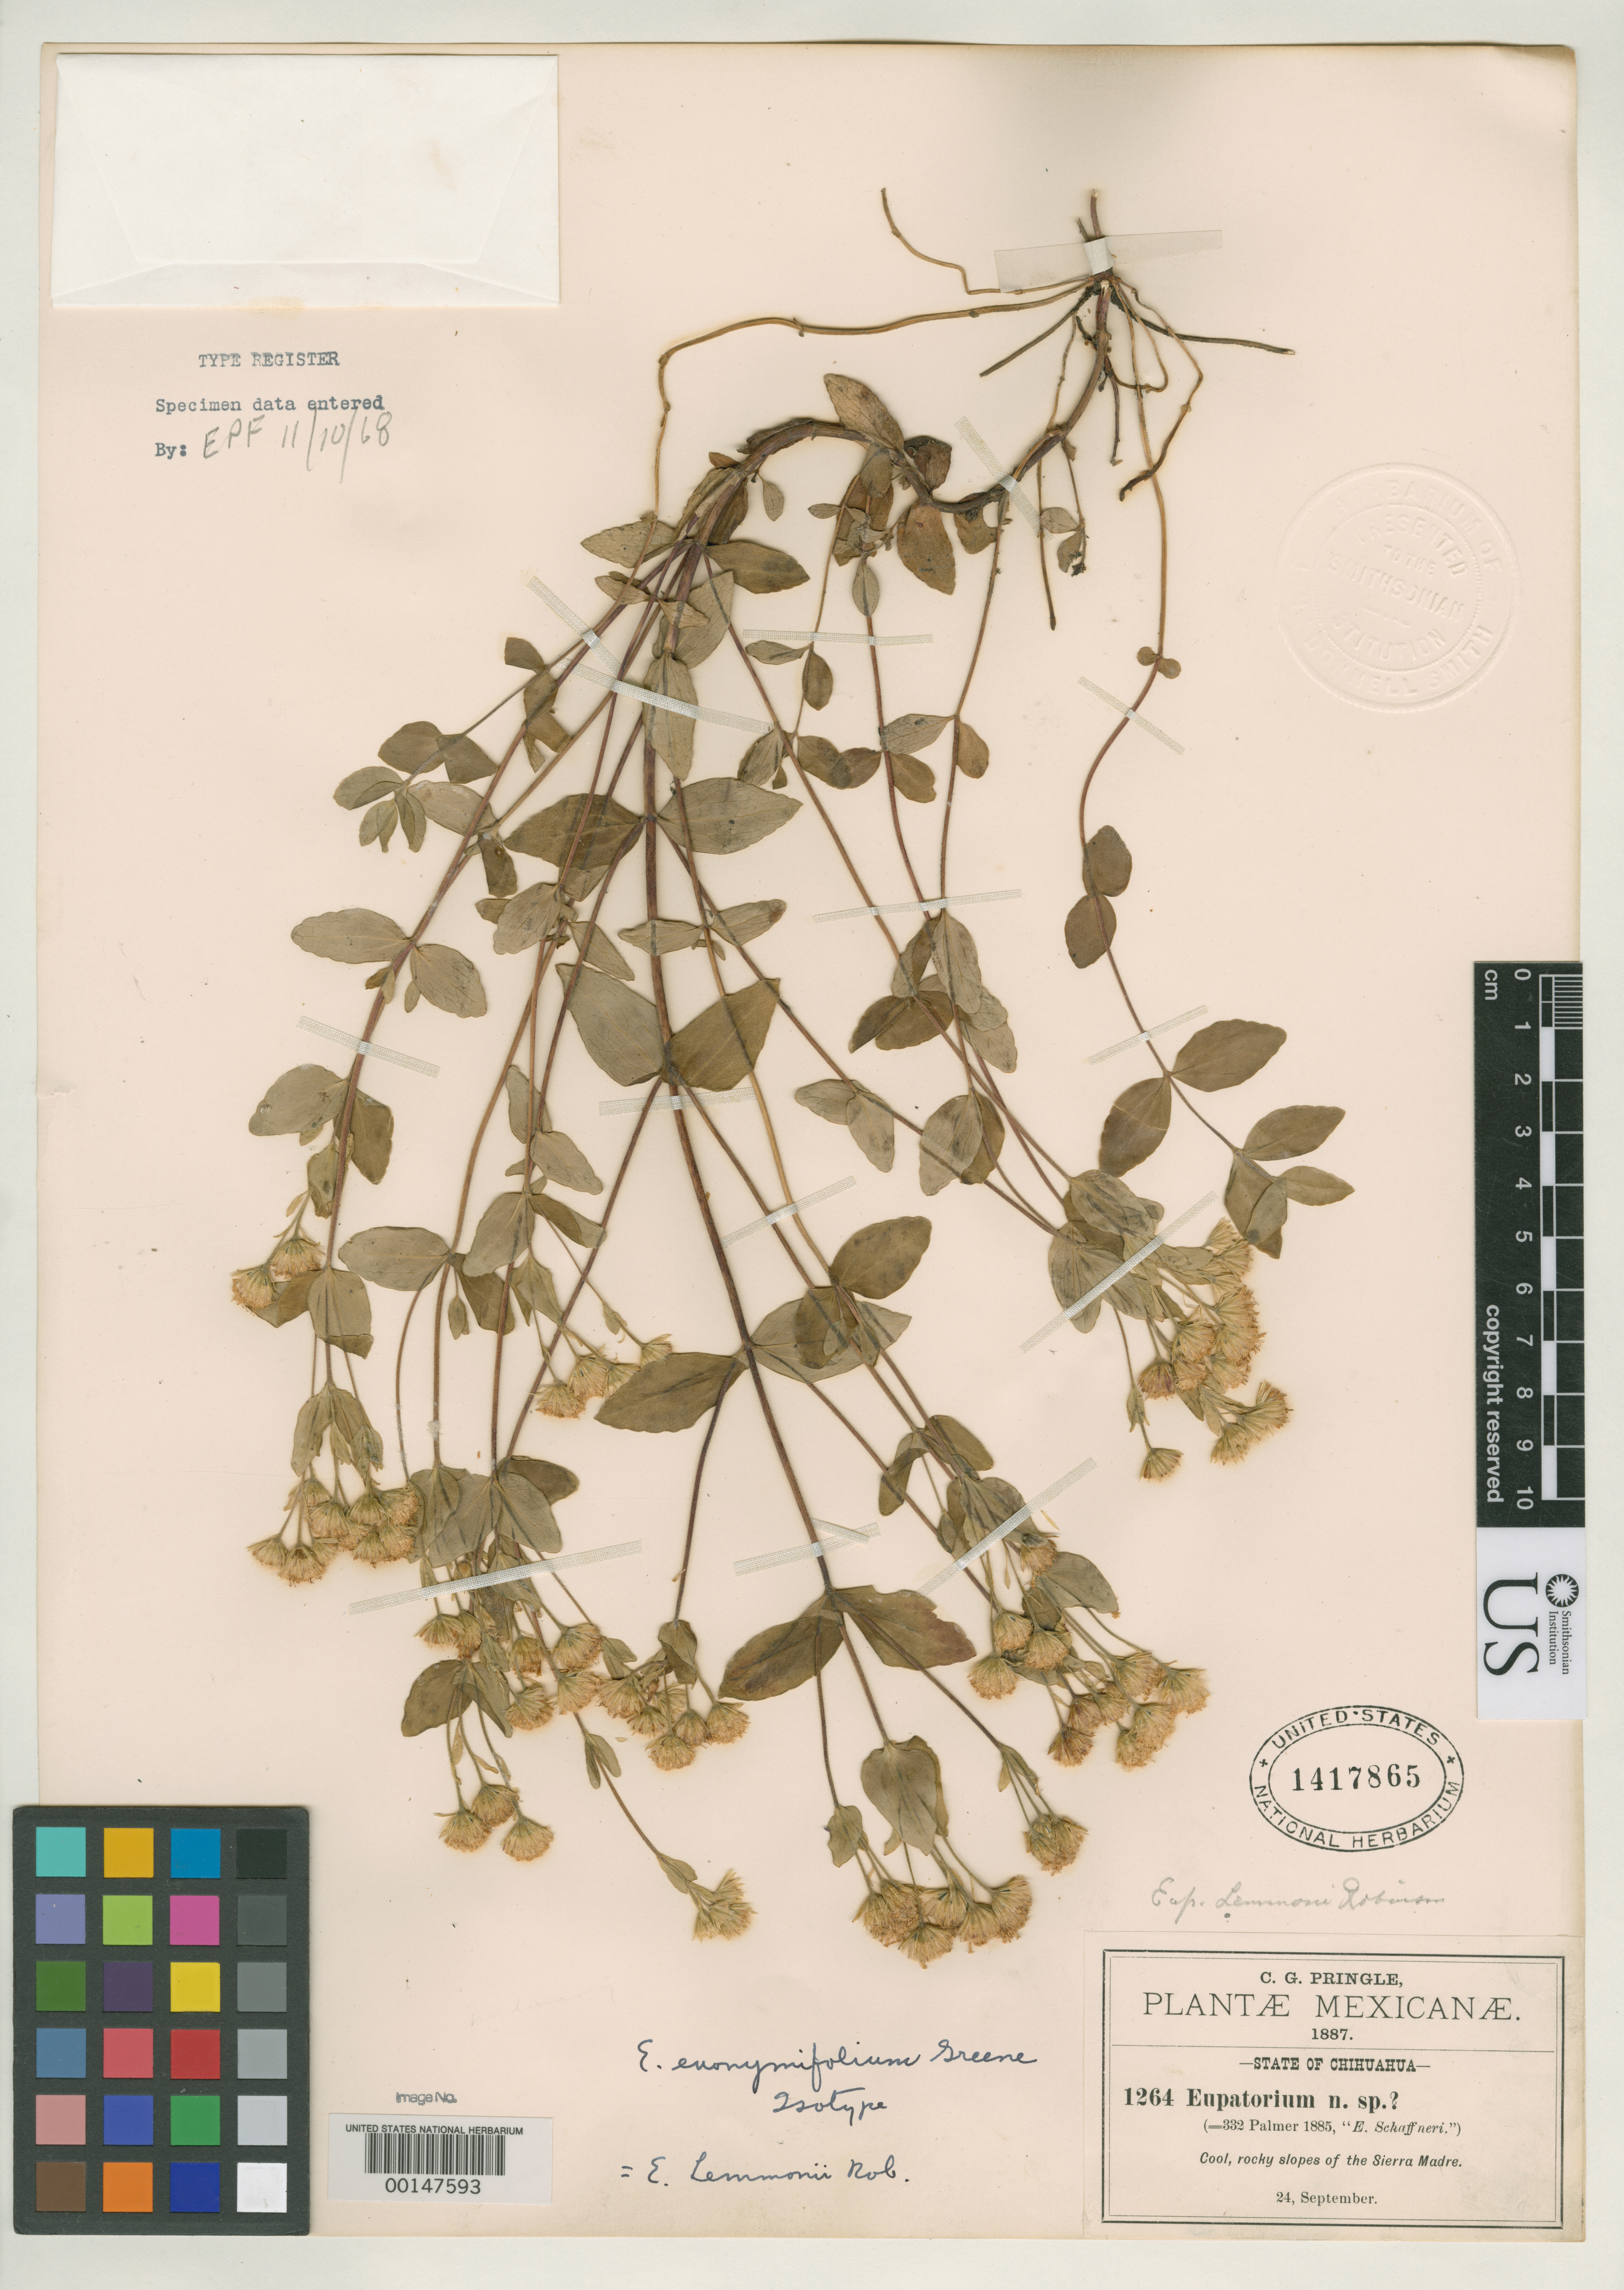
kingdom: Plantae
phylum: Tracheophyta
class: Magnoliopsida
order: Asterales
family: Asteraceae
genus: Eupatorium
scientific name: Eupatorium euonymifolium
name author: Greene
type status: Isotype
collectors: C. G. Pringle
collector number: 1264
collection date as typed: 24 Sep 1887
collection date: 1887-09-24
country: Mexico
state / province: Chihuahua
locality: Sierra Madre.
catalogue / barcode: US 1417865